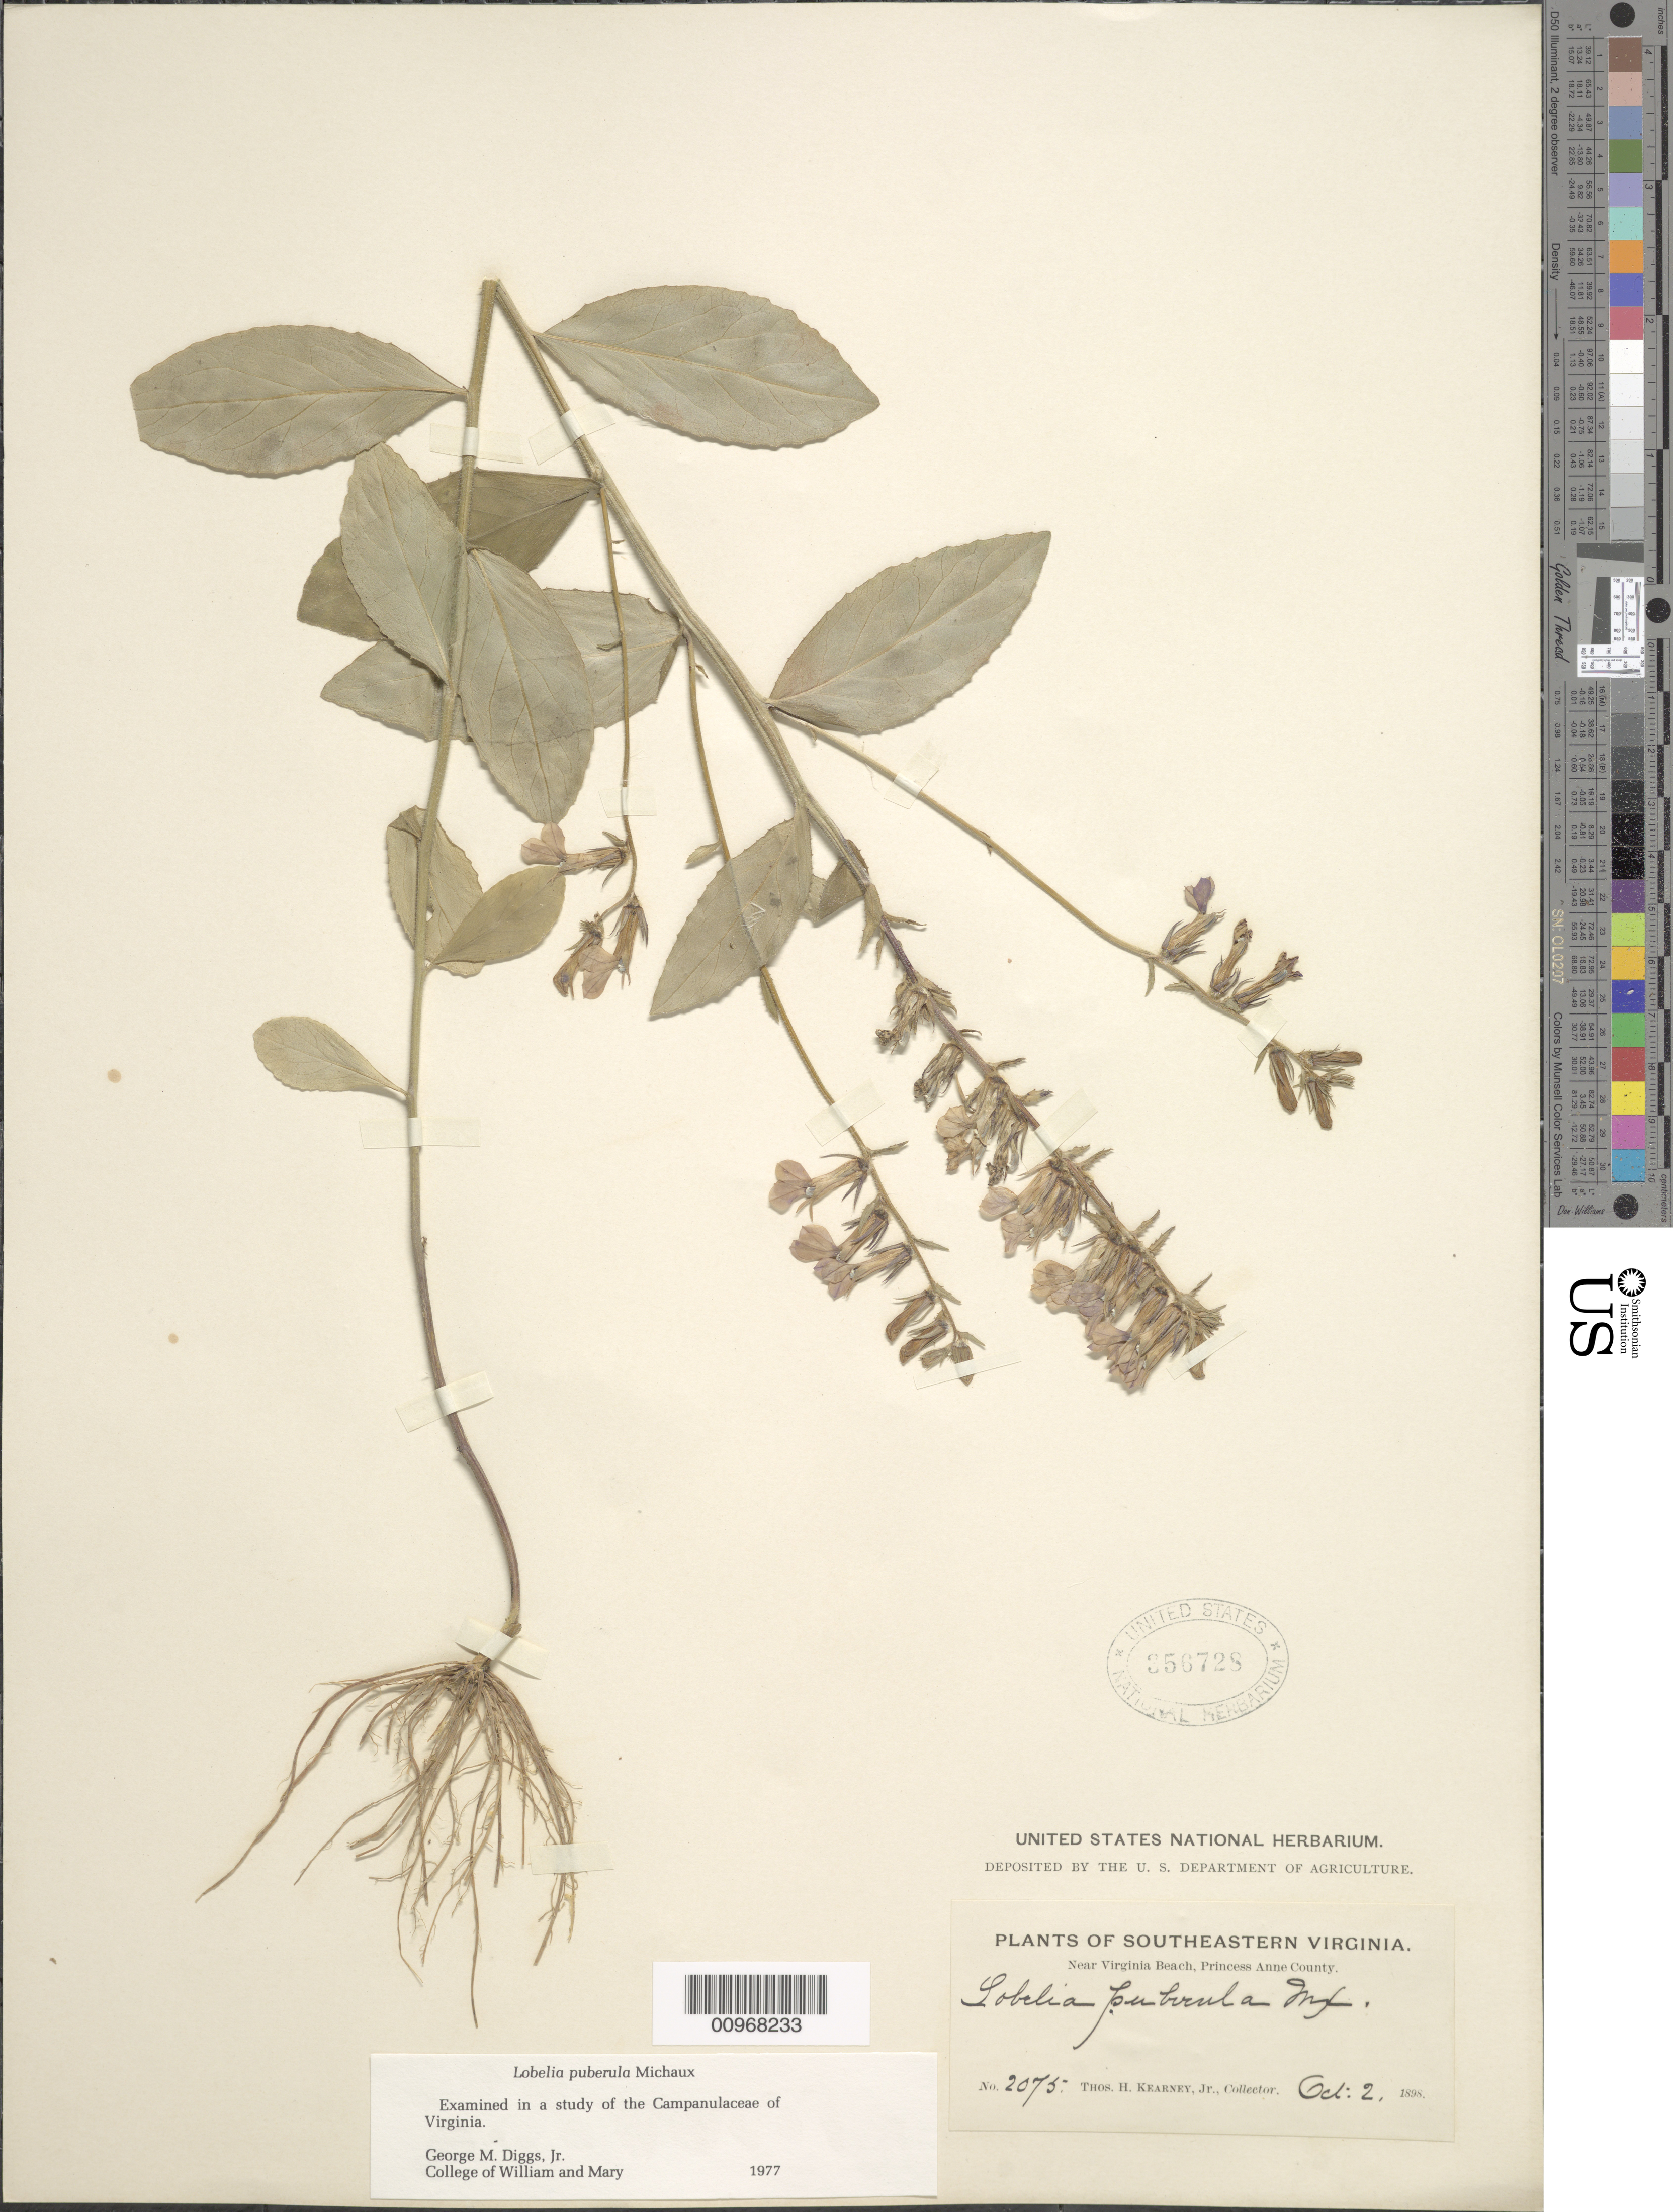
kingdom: Plantae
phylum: Tracheophyta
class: Magnoliopsida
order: Asterales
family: Campanulaceae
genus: Lobelia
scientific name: Lobelia puberula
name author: Michx.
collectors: T. H. Kearney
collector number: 2075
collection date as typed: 02 Oct 1898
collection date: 1898-10-02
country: United States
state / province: Virginia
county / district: City of Virginia Beach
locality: Near Virginia Beach.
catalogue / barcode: US 356728